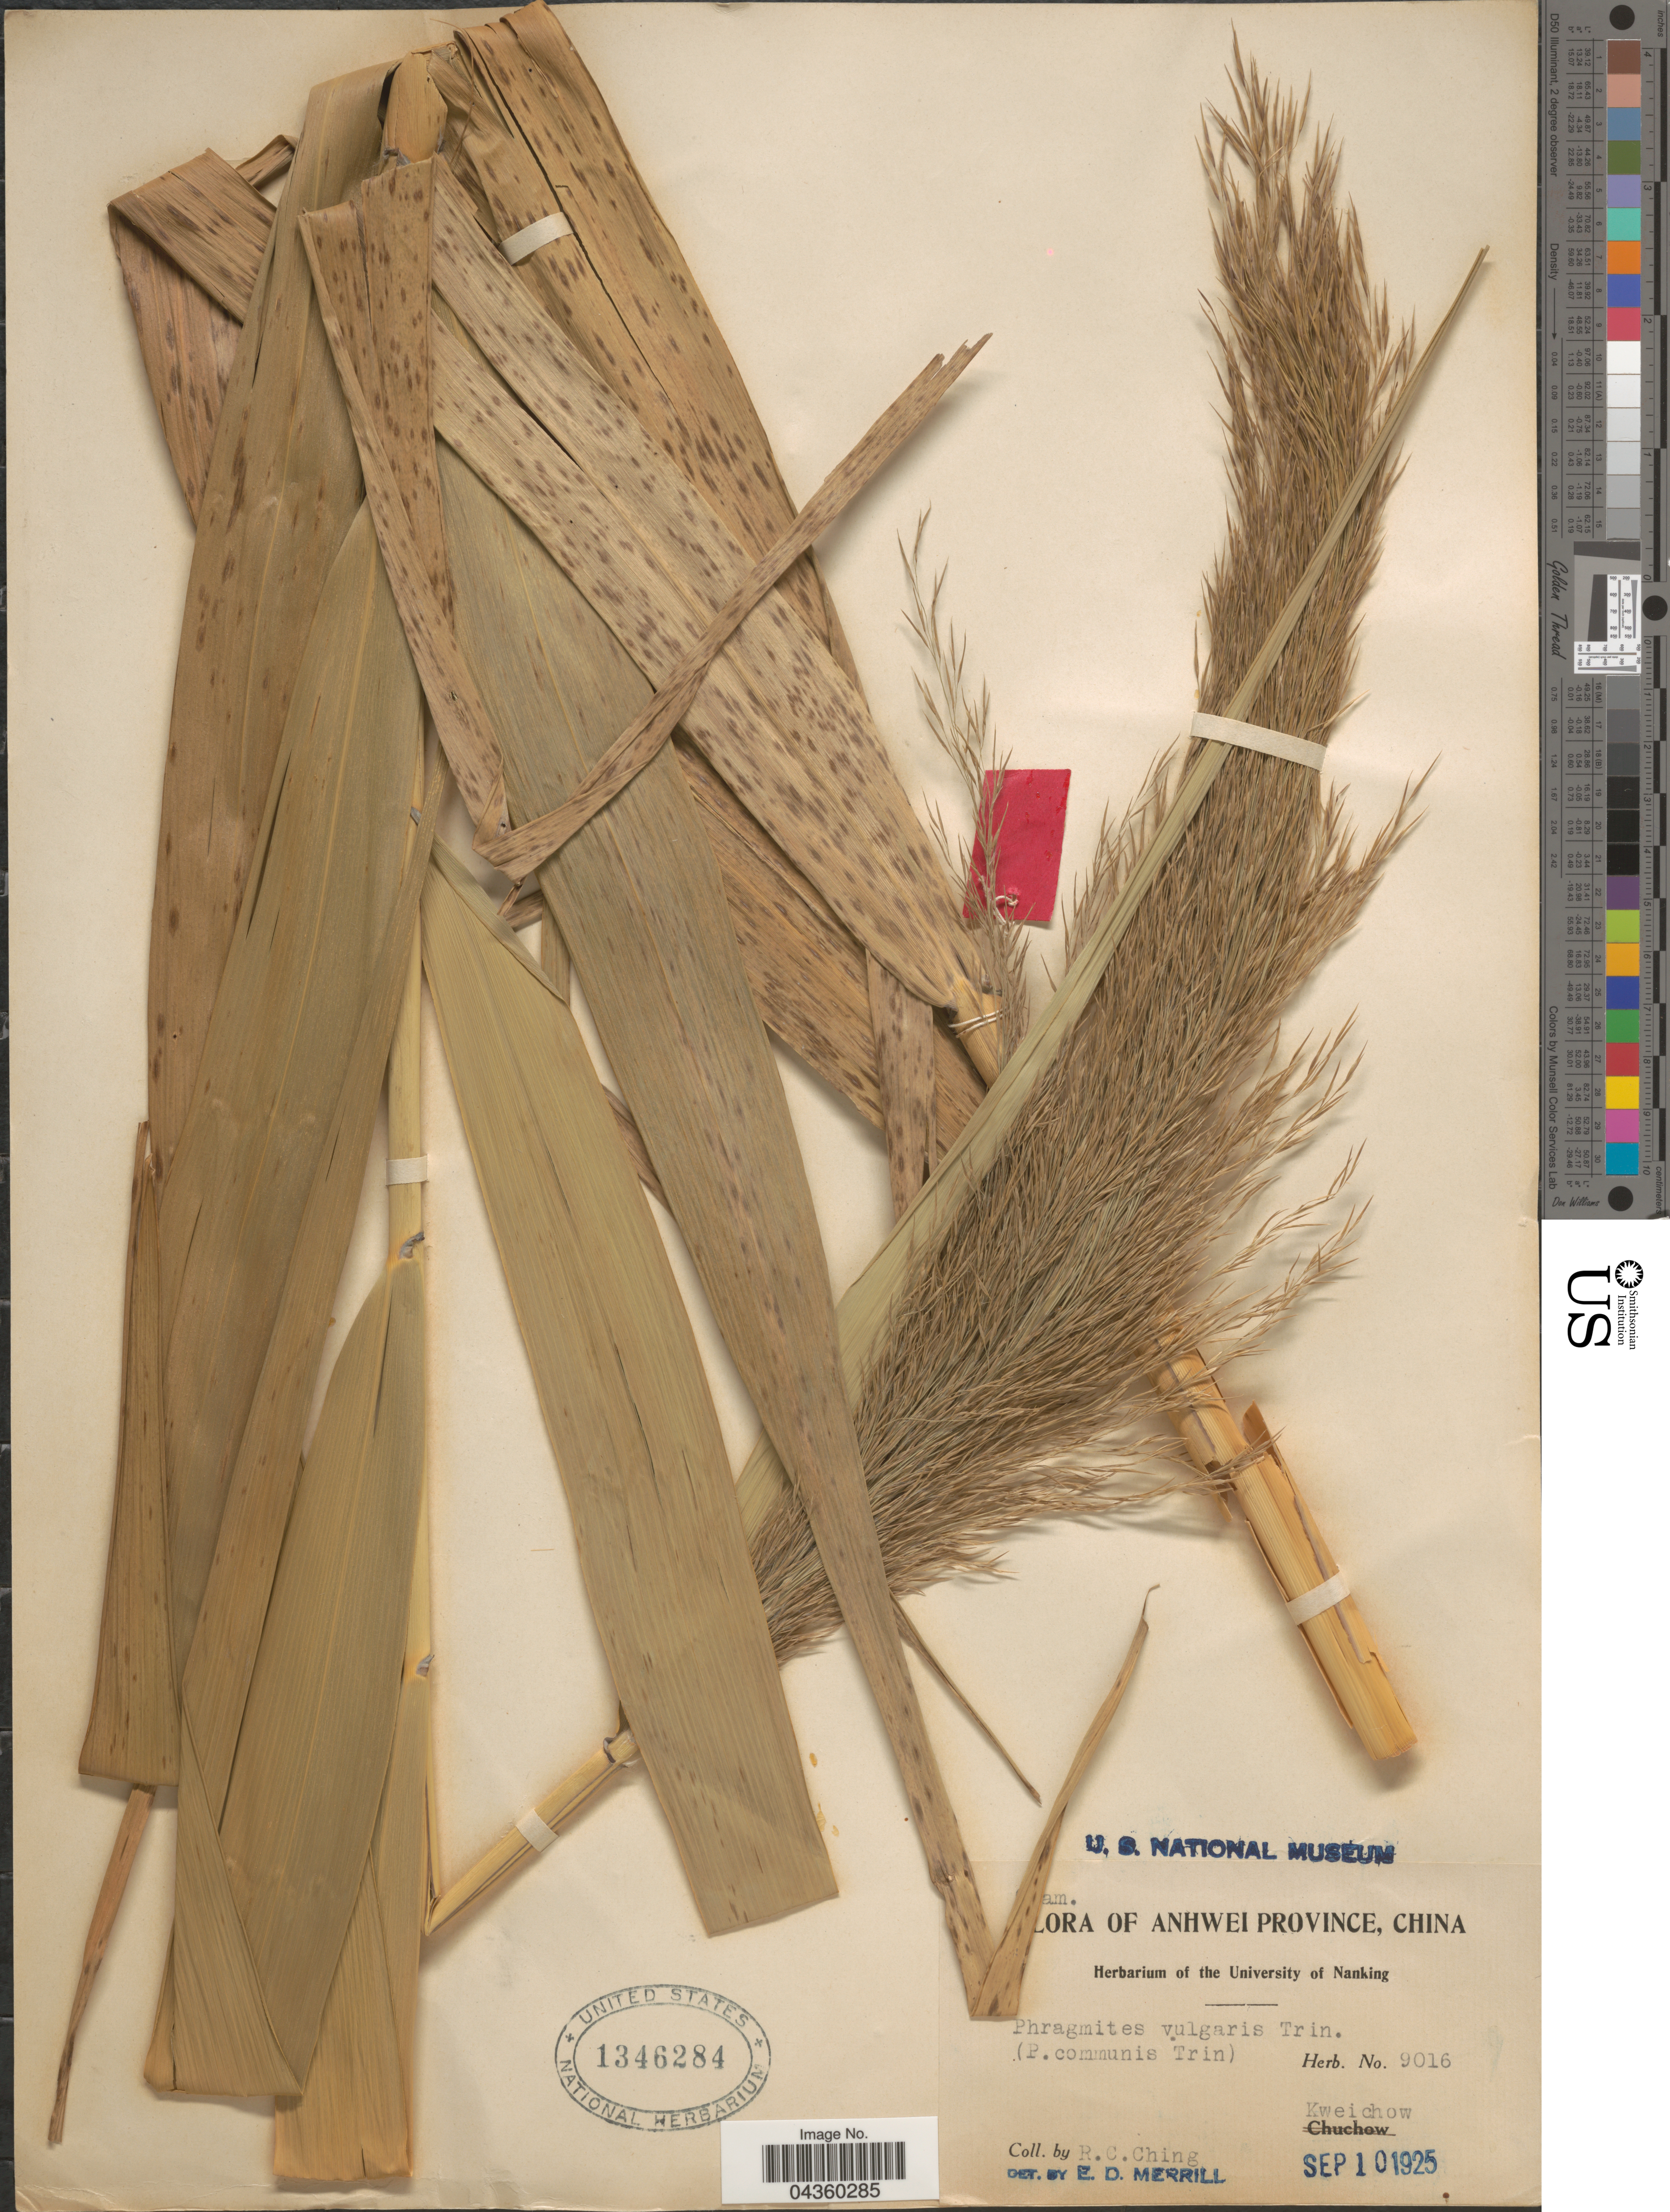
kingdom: Plantae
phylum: Tracheophyta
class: Liliopsida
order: Poales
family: Poaceae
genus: Phragmites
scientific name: Phragmites karka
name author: (Retz.) Trin. ex Steud.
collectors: R. C. Ching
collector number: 9016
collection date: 1925-09-10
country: China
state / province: Anhui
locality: Anhwei Province. Kweichow.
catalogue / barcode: US 1346284